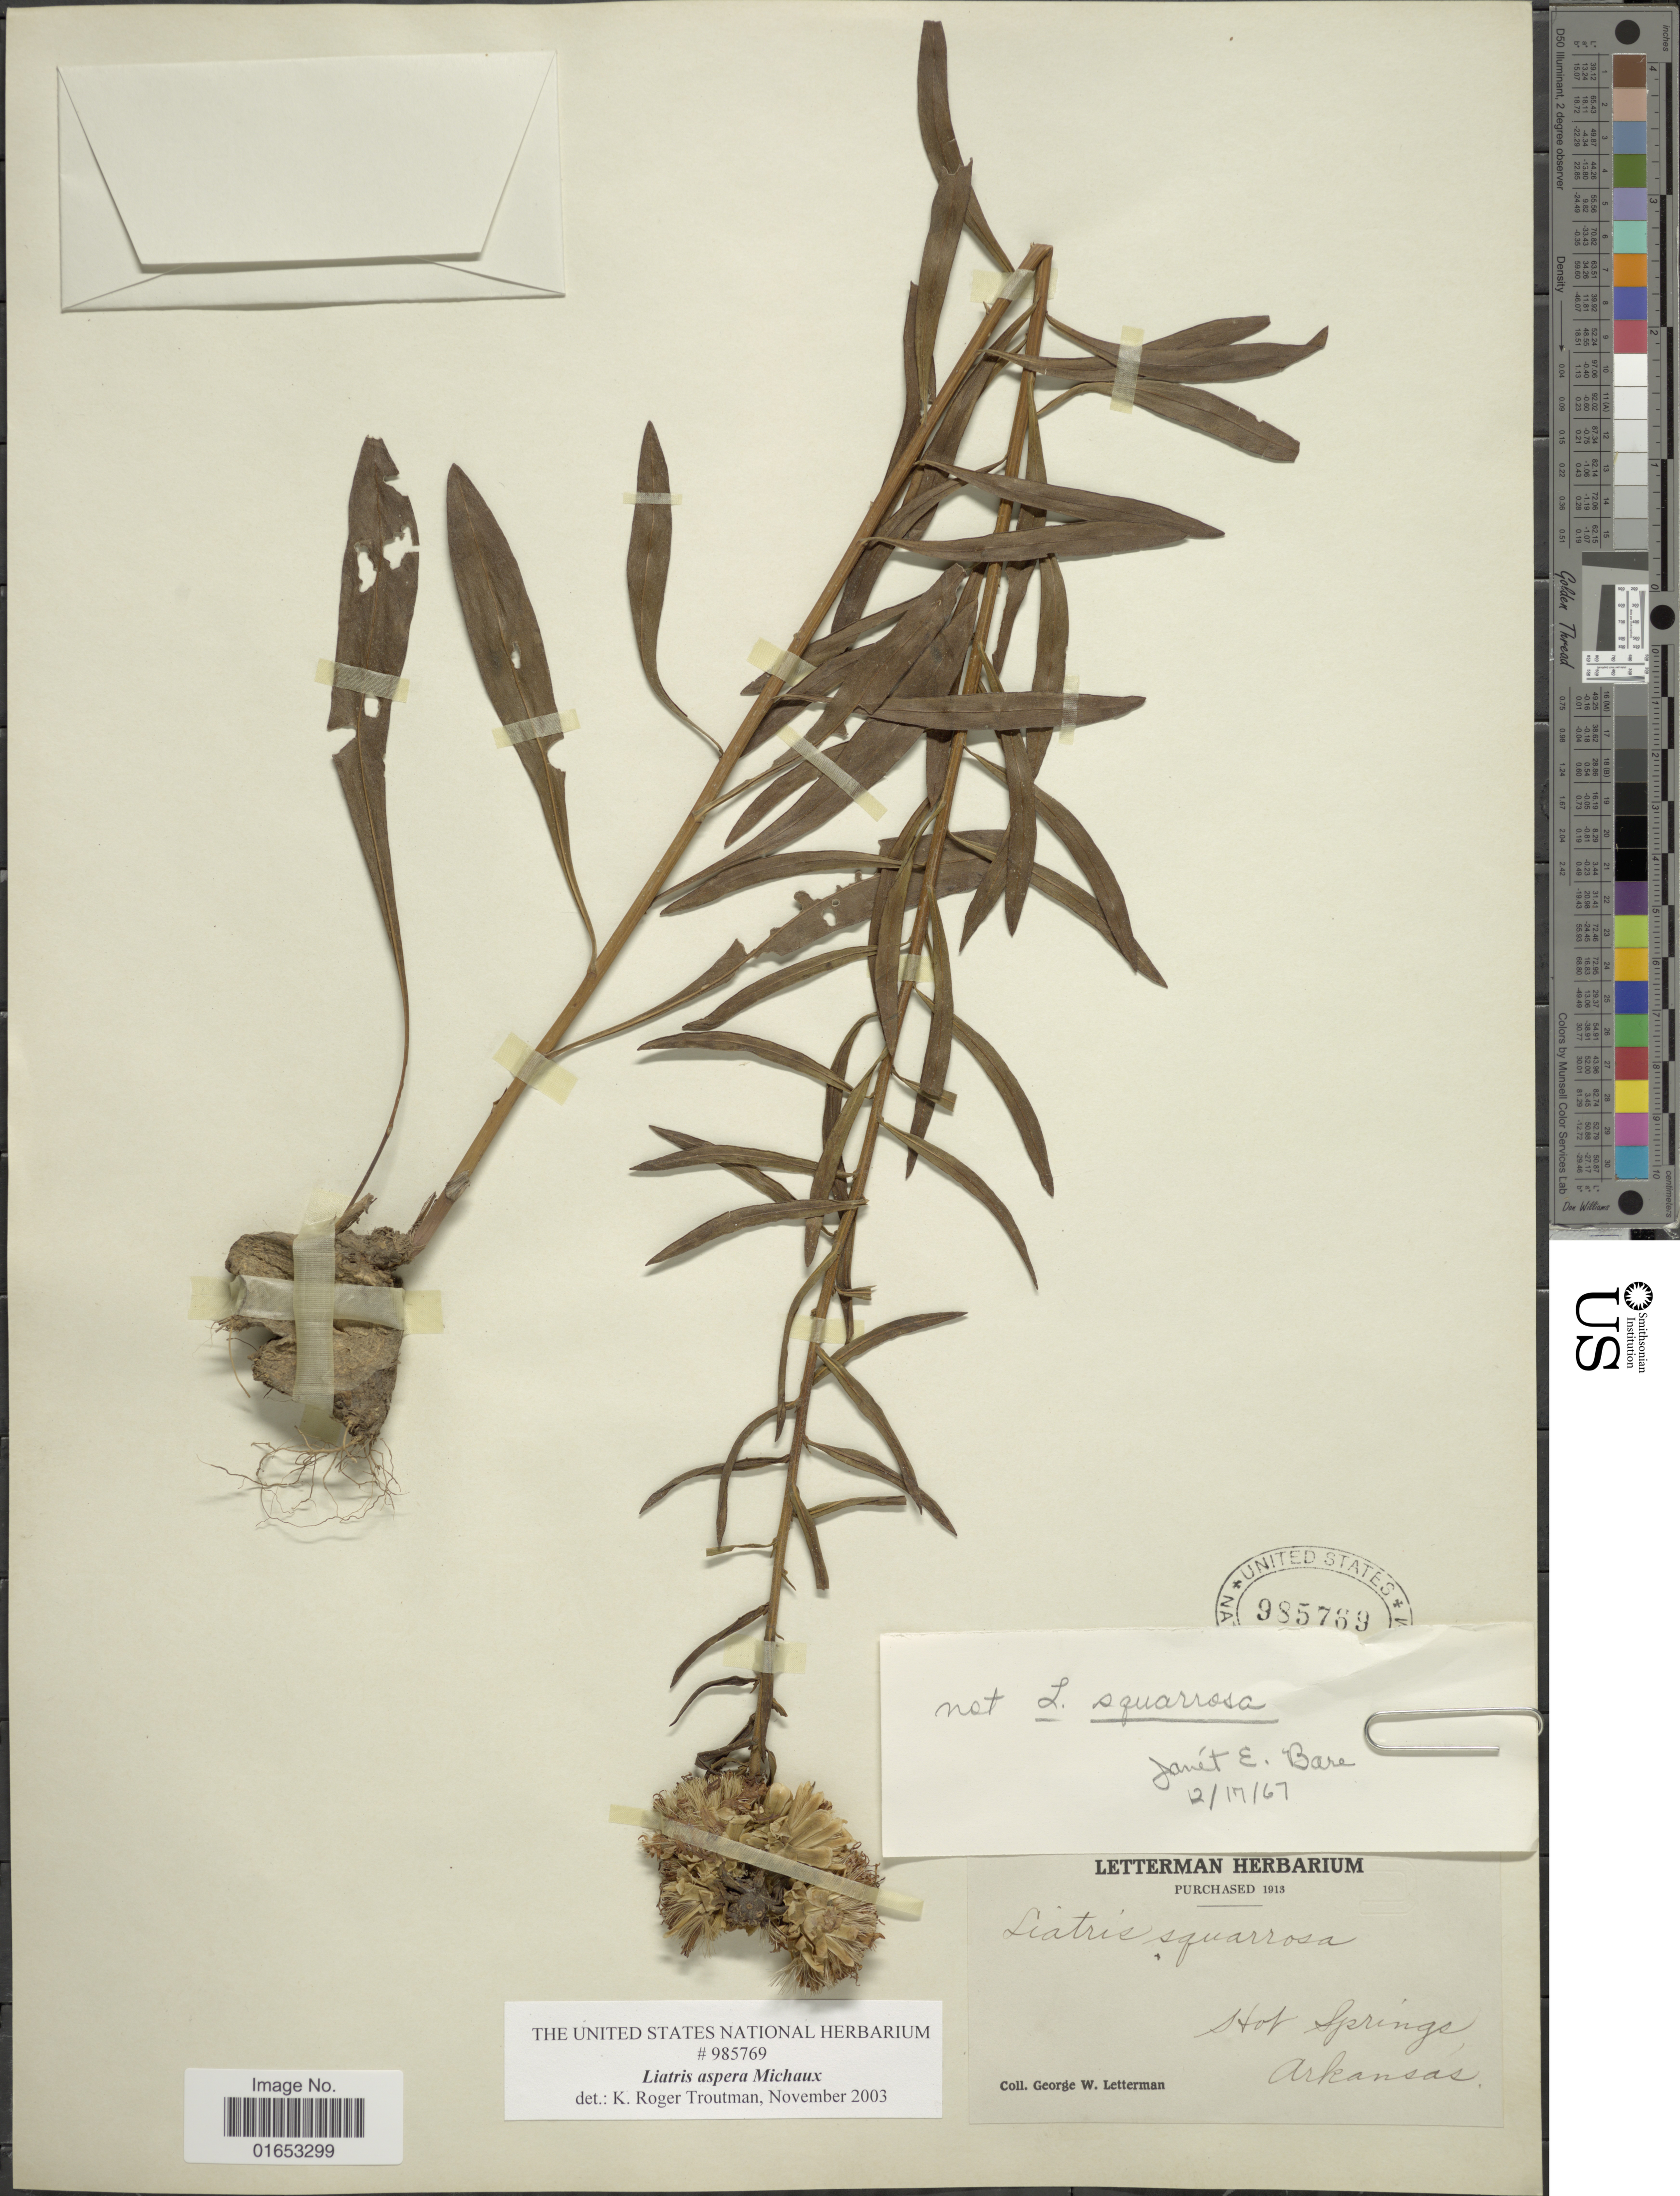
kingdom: Plantae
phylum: Tracheophyta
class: Magnoliopsida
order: Asterales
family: Asteraceae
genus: Liatris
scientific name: Liatris aspera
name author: Michx.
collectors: G. W. Letterman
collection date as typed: Transcribed d/m/y: 17/12/67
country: United States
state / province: Arkansas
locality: Hot springs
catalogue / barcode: US 985769